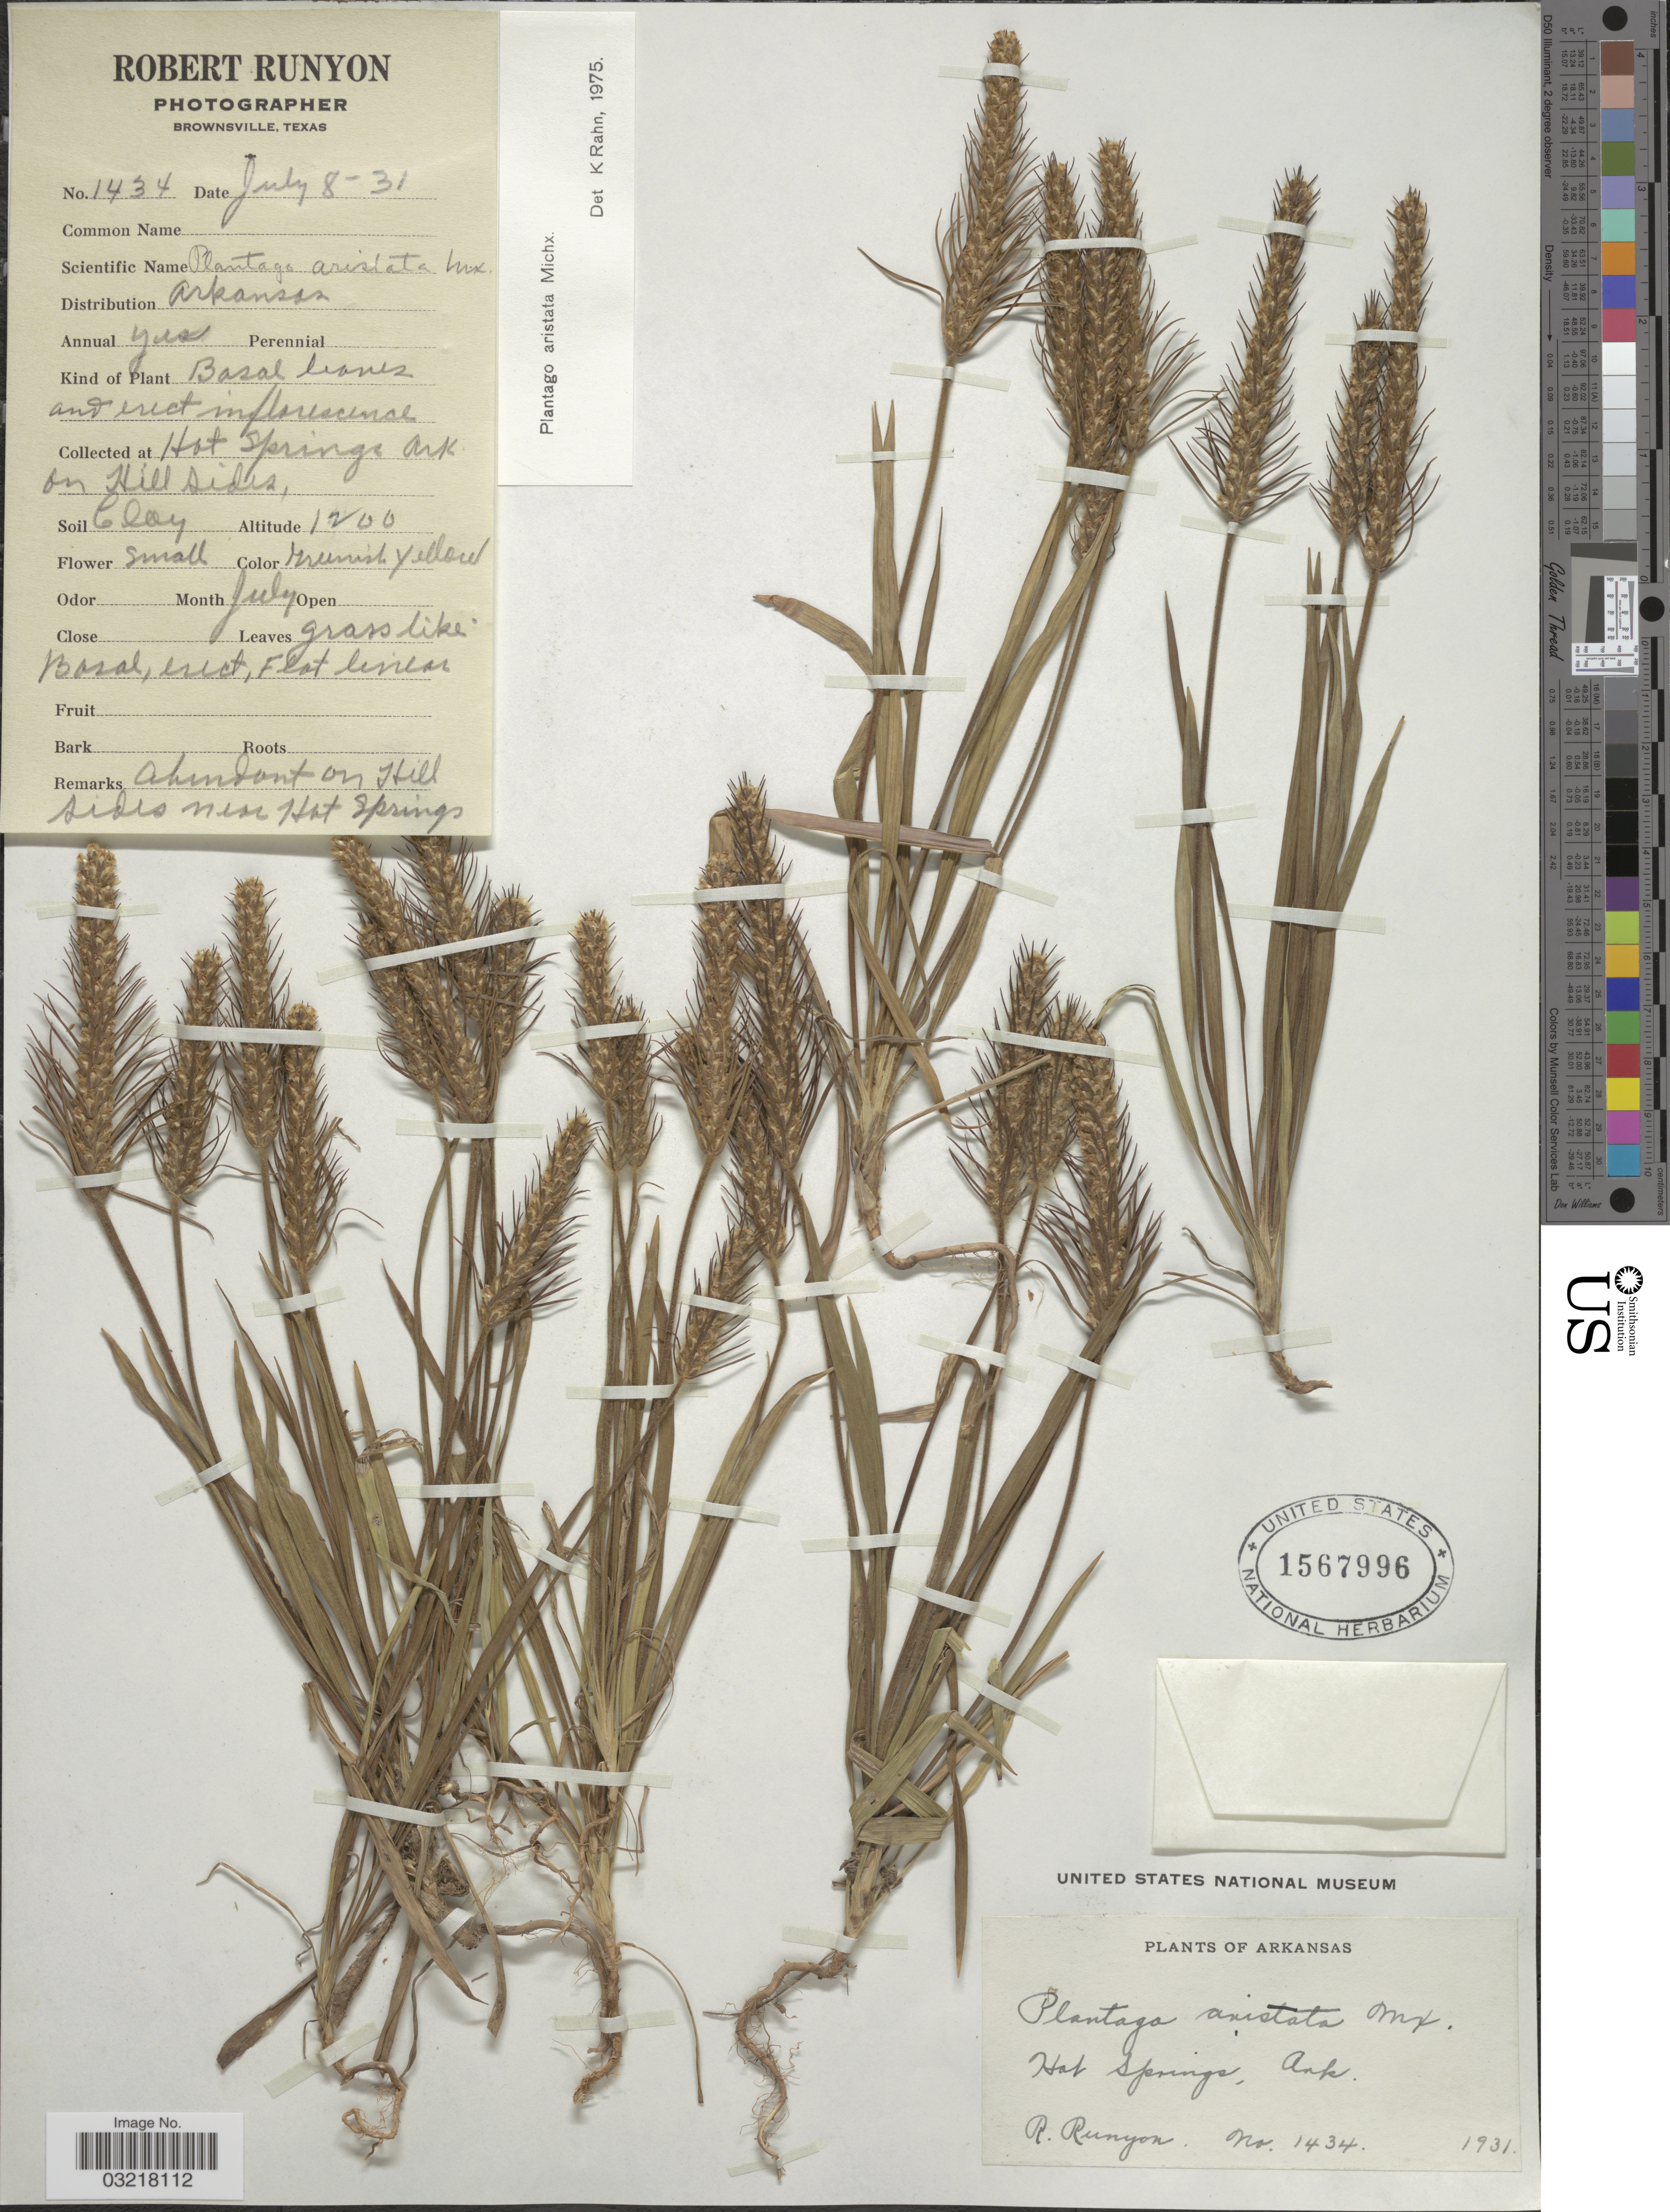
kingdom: Plantae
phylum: Tracheophyta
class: Magnoliopsida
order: Lamiales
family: Plantaginaceae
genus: Plantago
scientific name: Plantago aristata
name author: Michx.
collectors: R. Runyon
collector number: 1434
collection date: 1931-07-08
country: United States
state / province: Arkansas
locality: Hot Springs, on hill sides.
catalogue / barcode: US 1567996